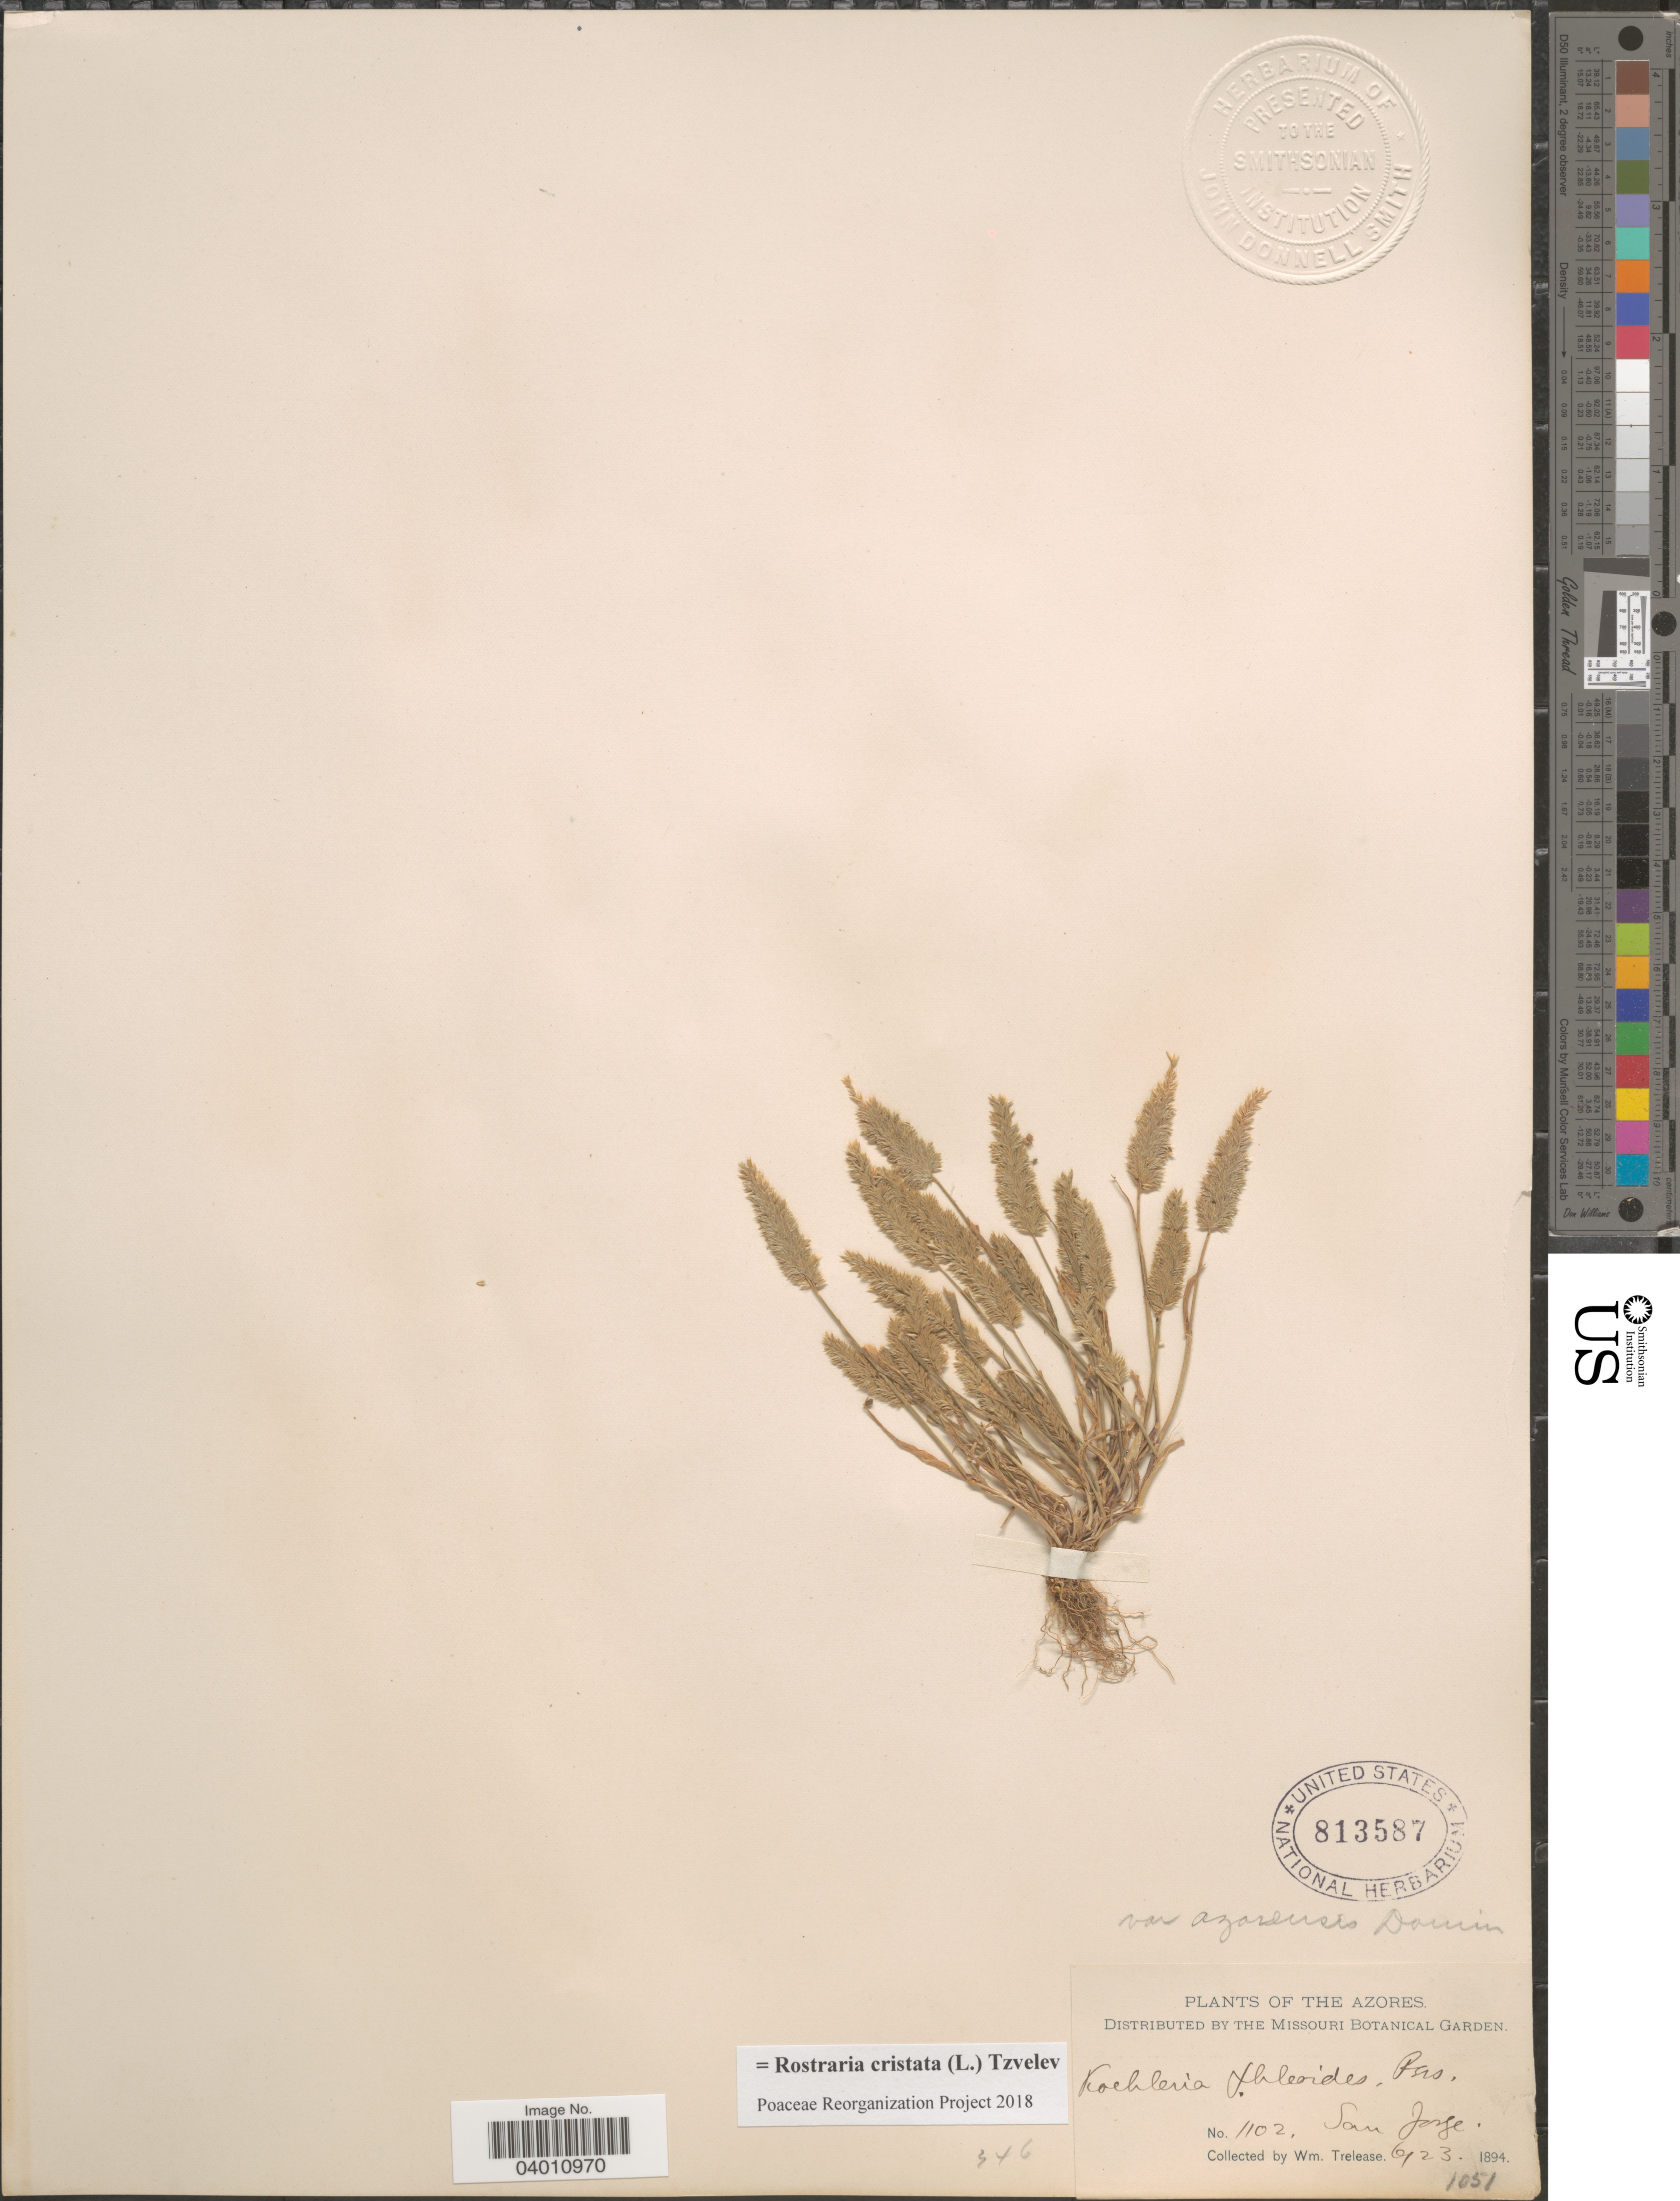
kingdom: Plantae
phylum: Tracheophyta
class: Liliopsida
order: Poales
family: Poaceae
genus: Rostraria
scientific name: Rostraria cristata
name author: (L.) Tzvelev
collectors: W. Trelease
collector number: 1102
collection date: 1894-06-23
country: Portugal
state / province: Azores (Aut. Reg.)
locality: San Jose.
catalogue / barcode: US 813587